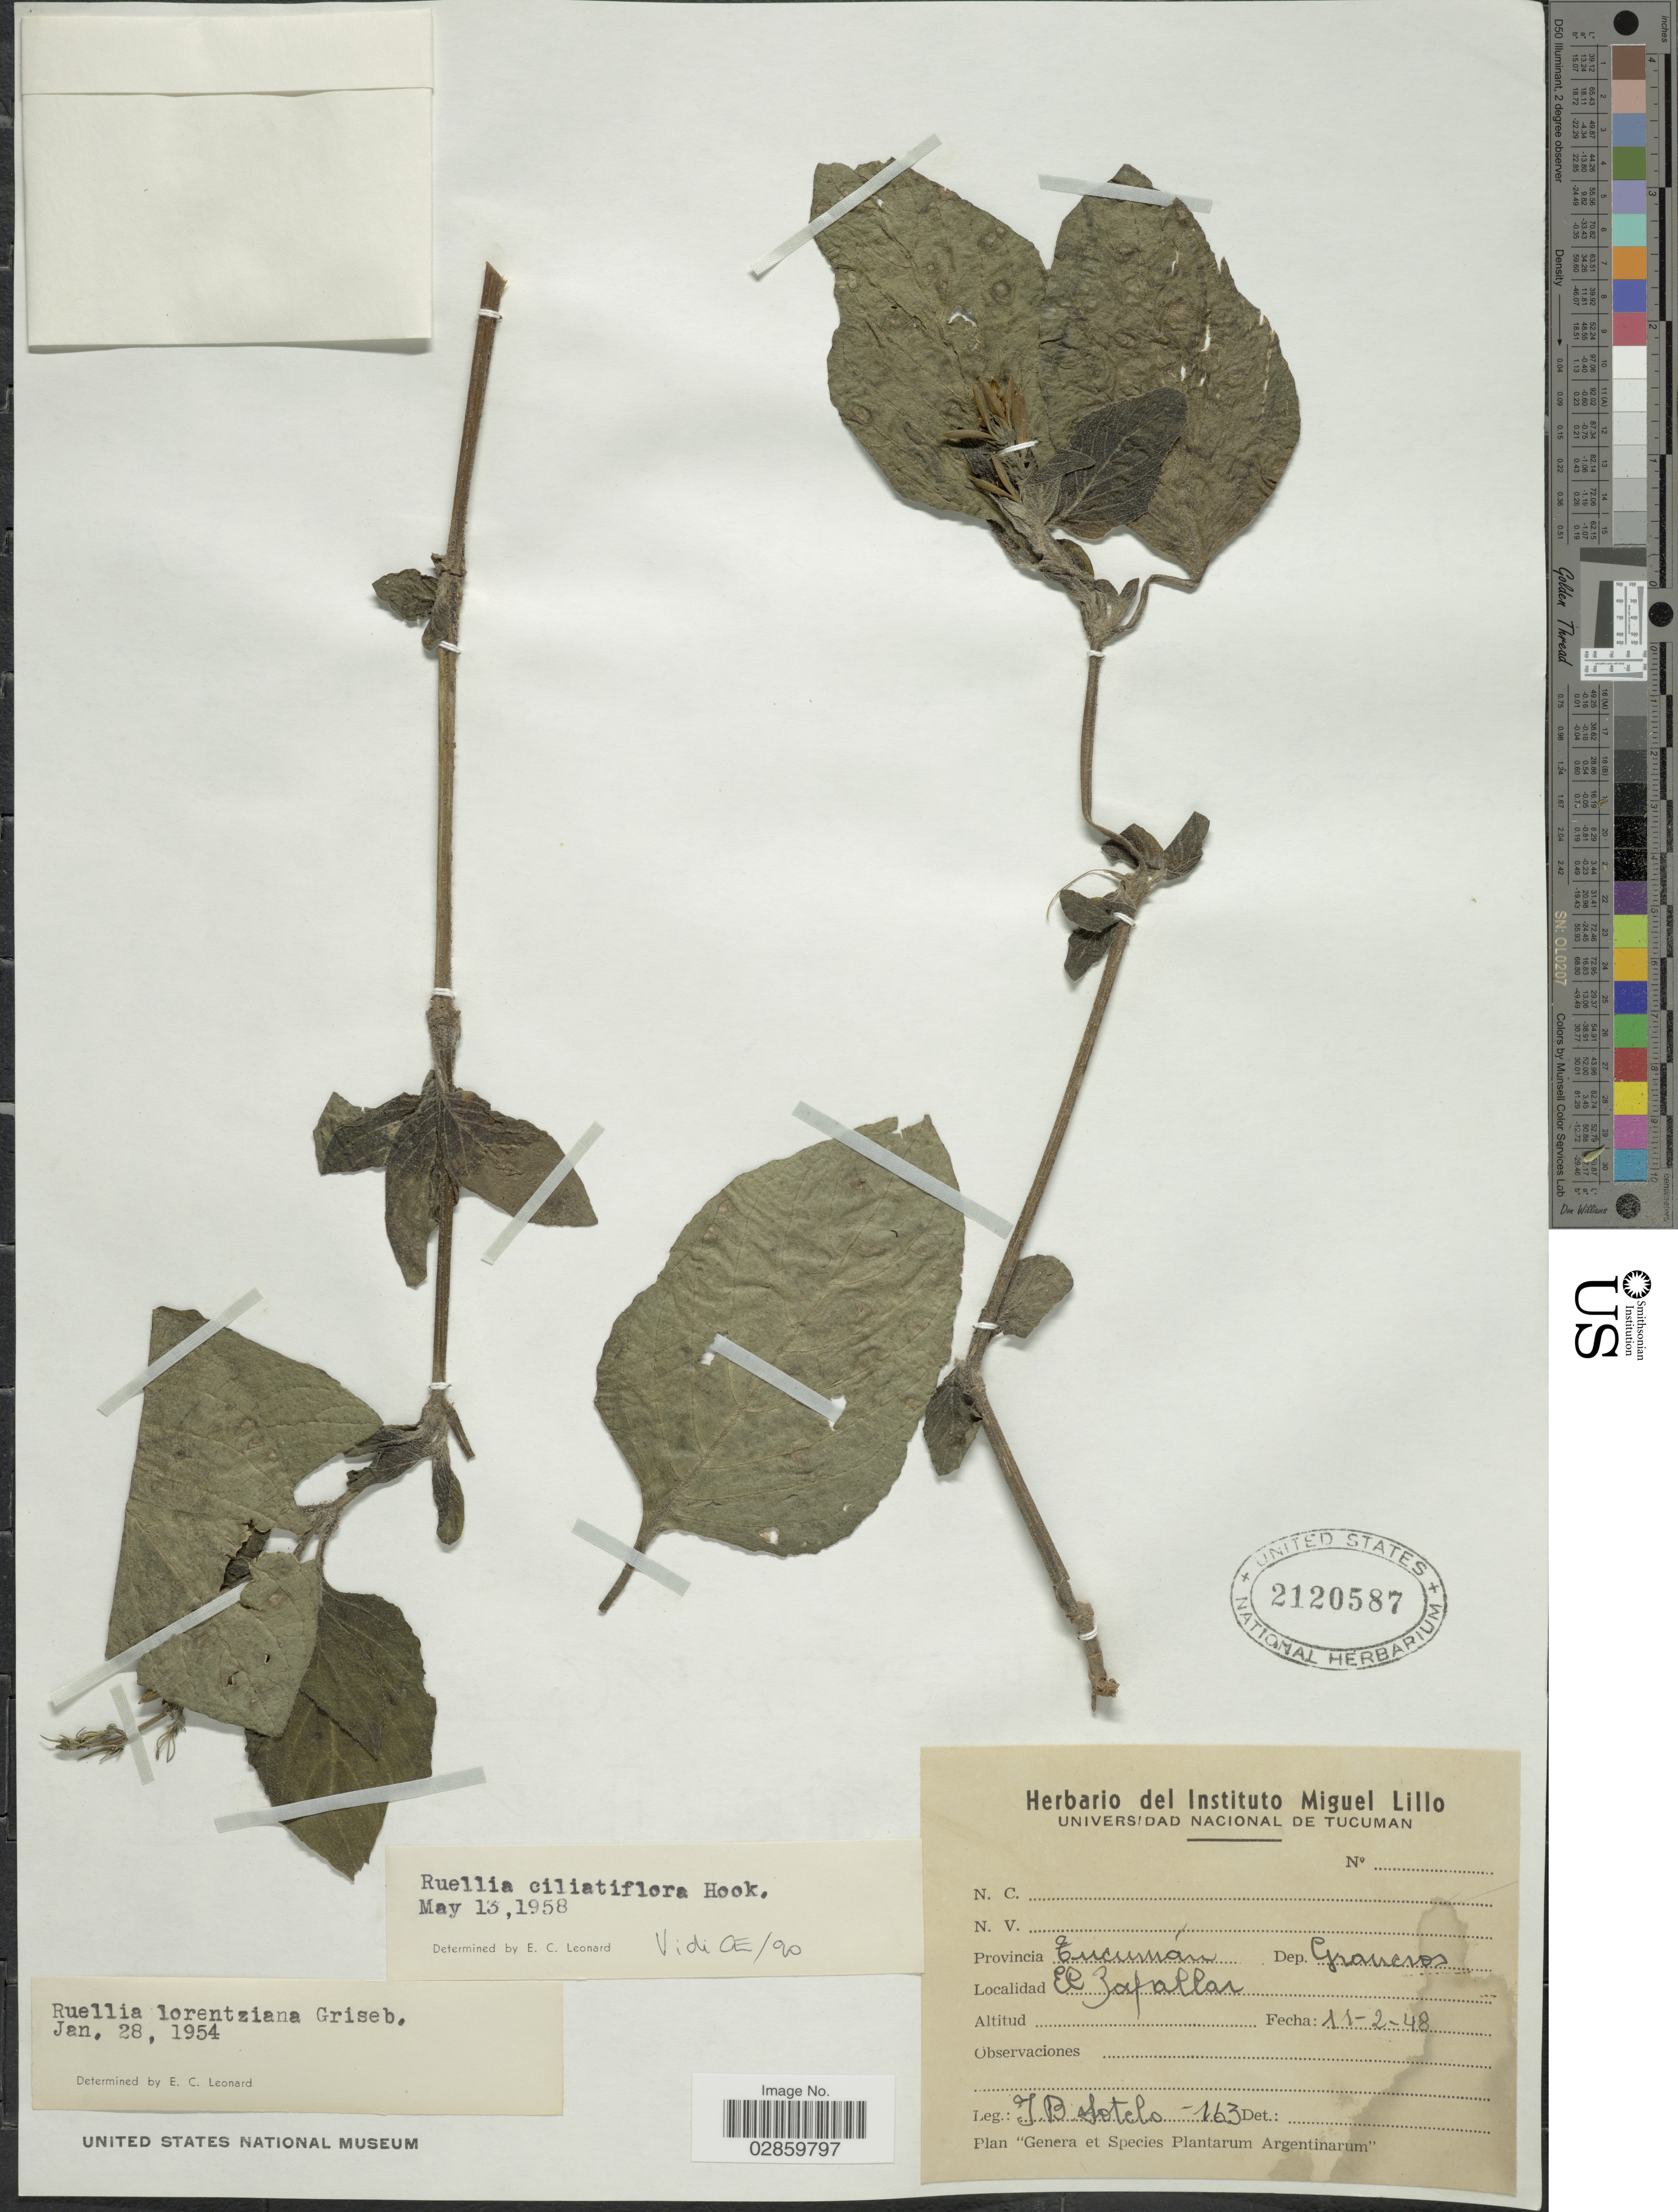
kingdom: Plantae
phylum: Tracheophyta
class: Magnoliopsida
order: Lamiales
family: Acanthaceae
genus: Ruellia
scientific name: Ruellia ciliatiflora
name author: Hook.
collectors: J. Sotelo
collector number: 163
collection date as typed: Transcribed d/m/y: 11/2/48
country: Argentina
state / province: Tucuman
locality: Dep. Graneros. El Zapallar.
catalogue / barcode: US 2120587